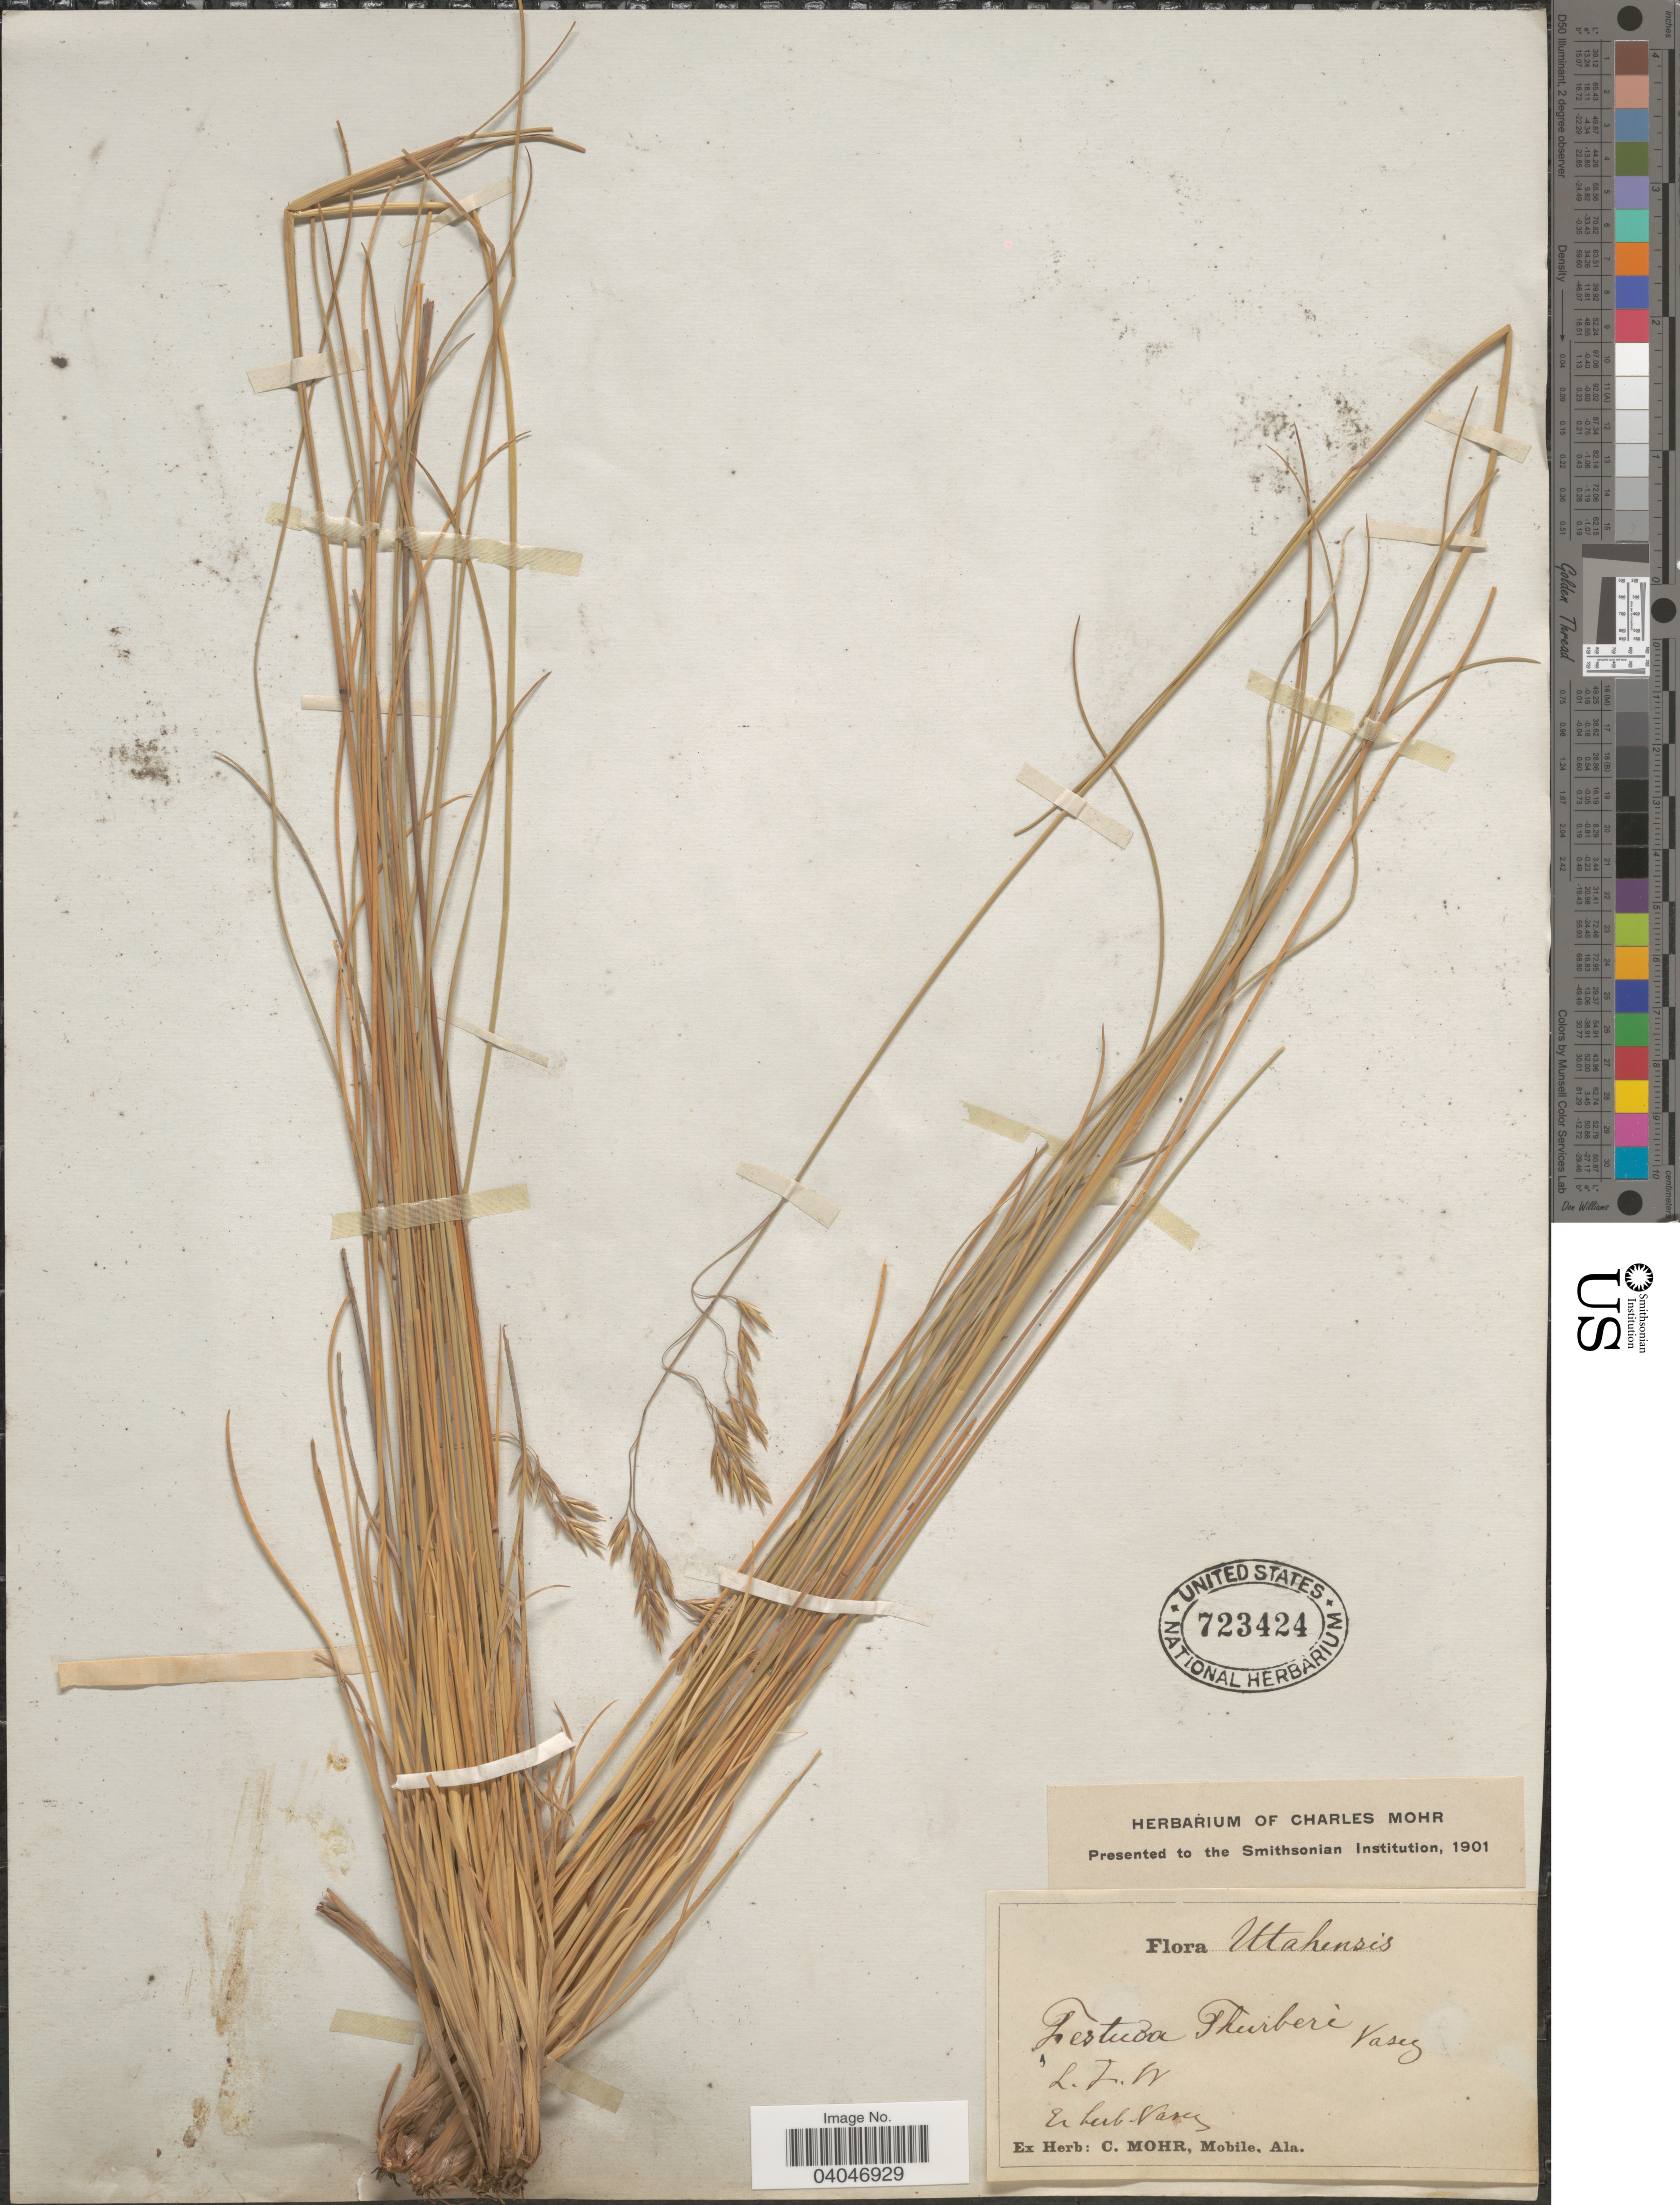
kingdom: Plantae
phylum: Tracheophyta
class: Liliopsida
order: Poales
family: Poaceae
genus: Festuca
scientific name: Festuca thurberi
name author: Vasey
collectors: L. F. W.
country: United States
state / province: Utah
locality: Utahensis.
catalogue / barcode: US 723424